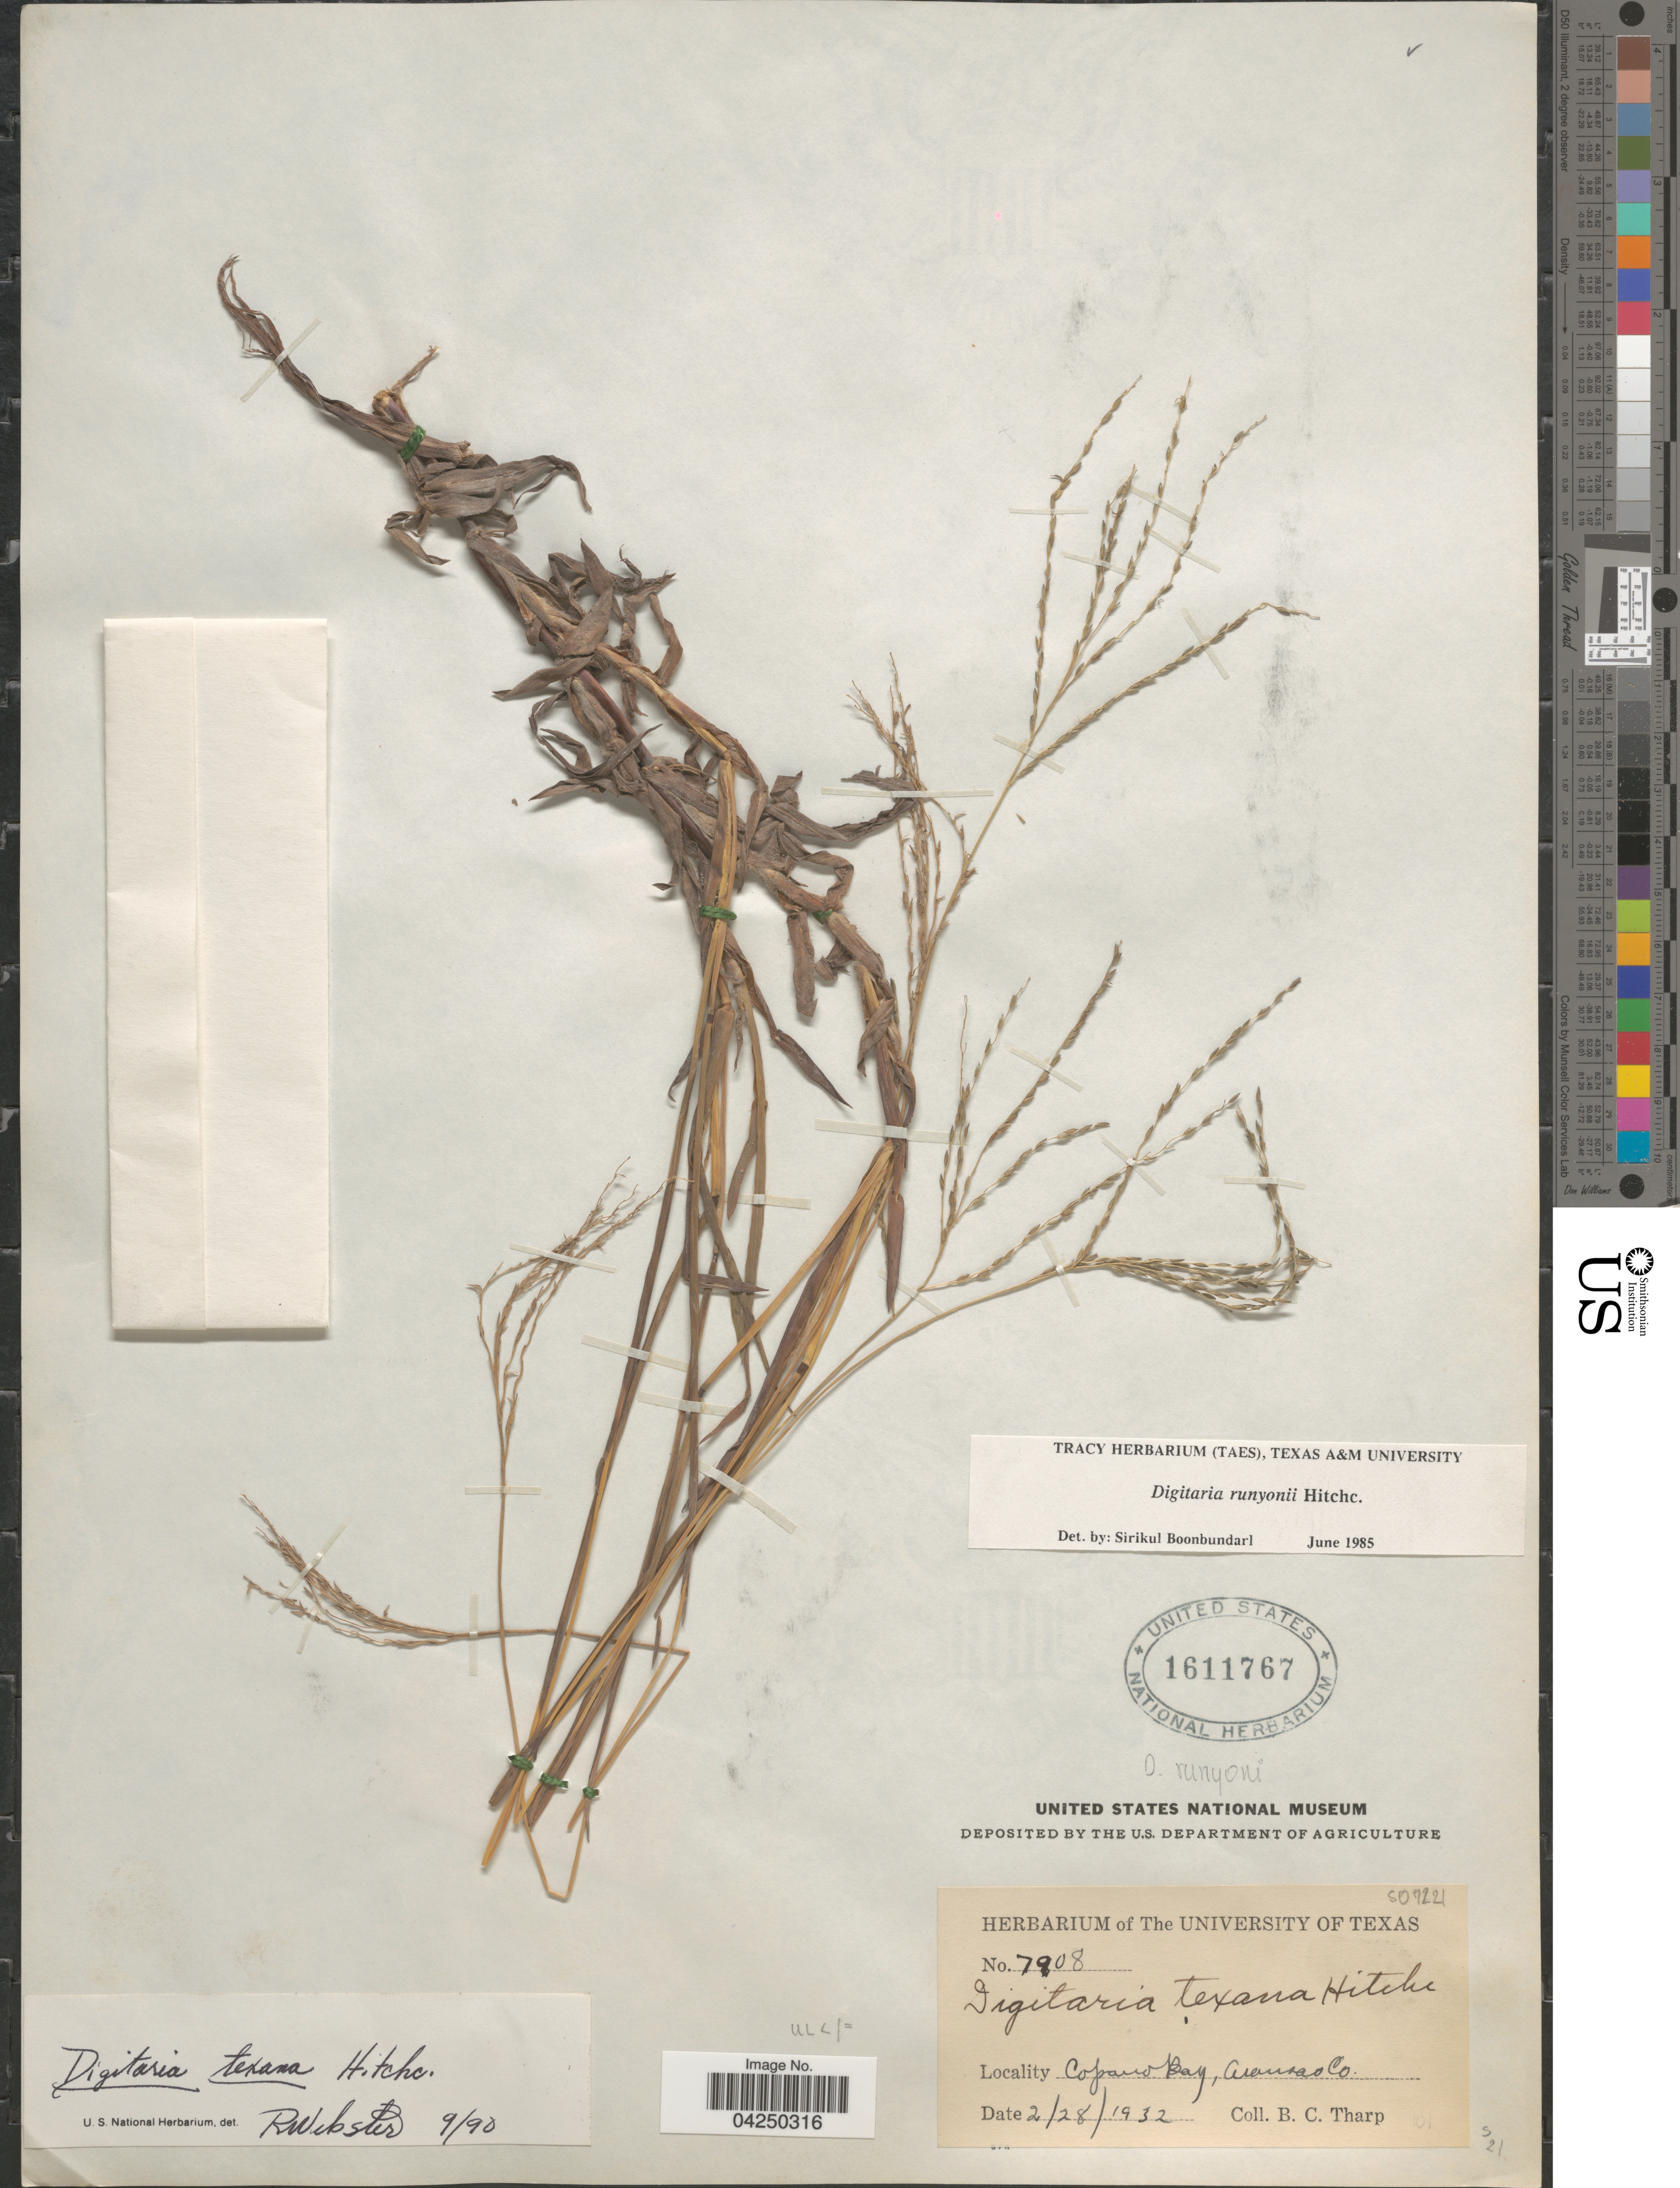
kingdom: Plantae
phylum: Tracheophyta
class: Liliopsida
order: Poales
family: Poaceae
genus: Digitaria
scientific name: Digitaria texana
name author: Hitchc.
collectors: B. C. Tharp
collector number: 7908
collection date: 1932-02-28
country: United States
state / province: Texas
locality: Copano Bay, Aransas Co.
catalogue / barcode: US 1611767